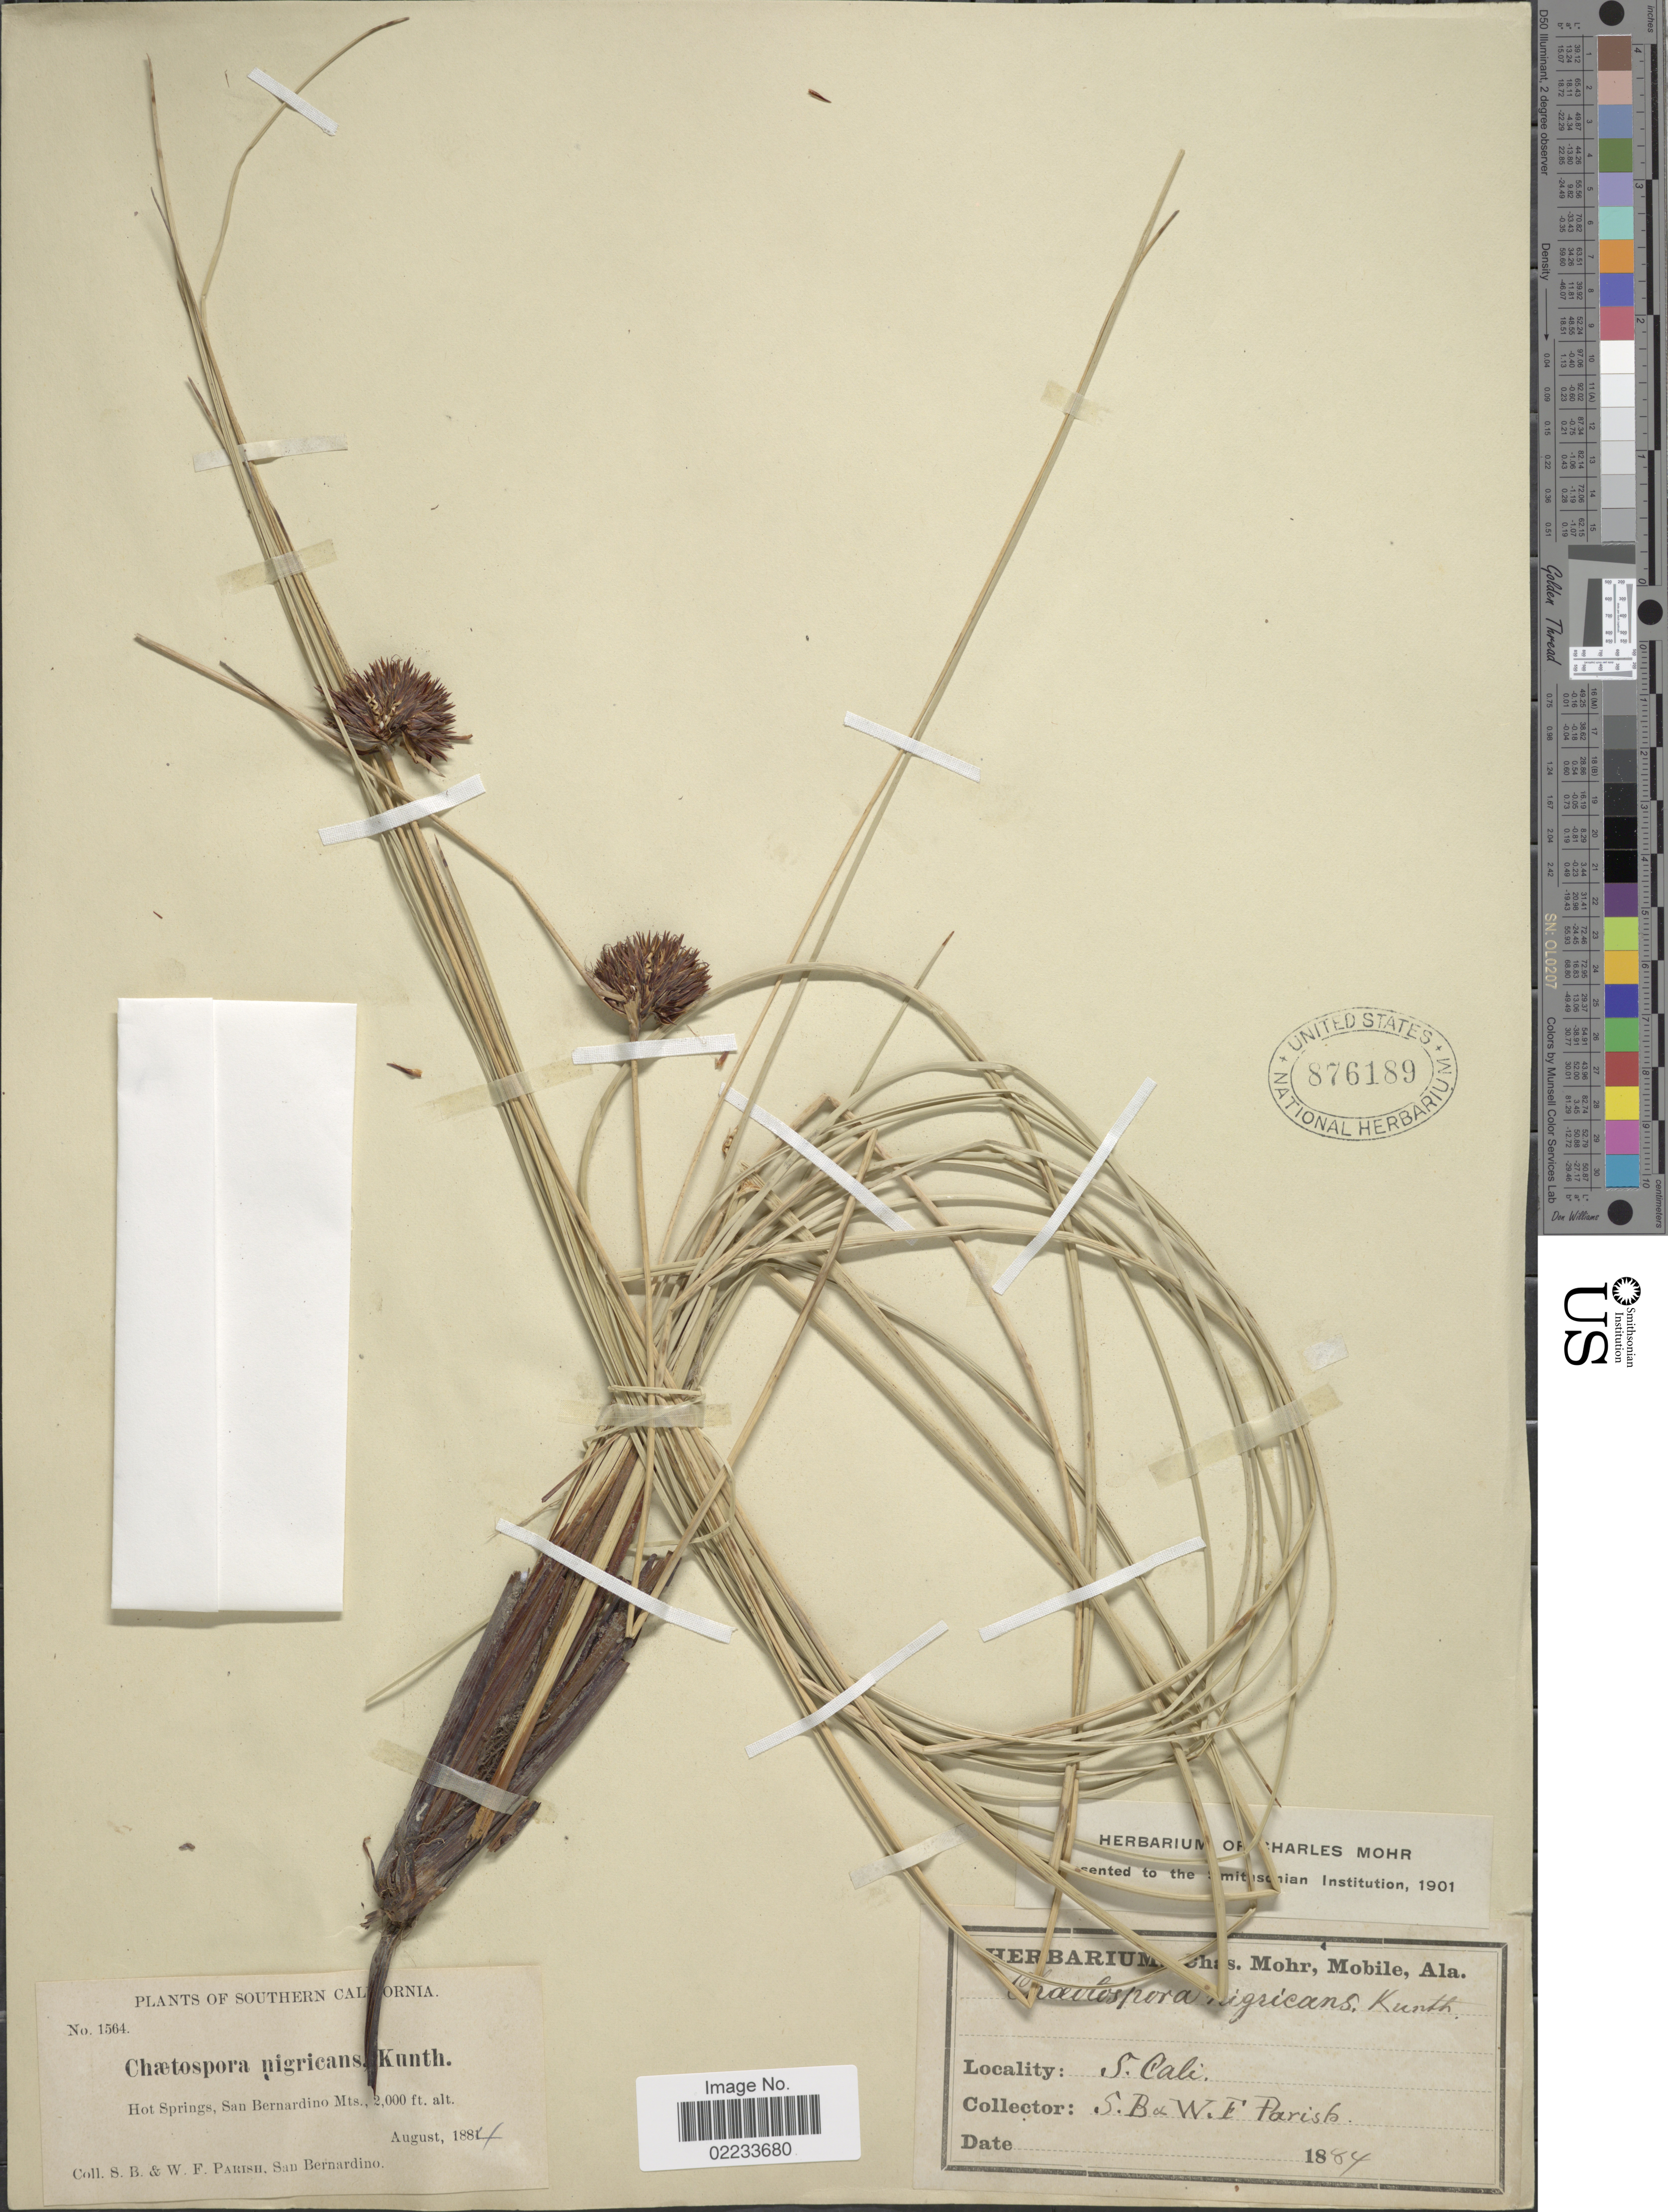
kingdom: Plantae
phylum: Tracheophyta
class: Liliopsida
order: Poales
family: Cyperaceae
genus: Schoenus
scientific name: Schoenus nigricans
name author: L.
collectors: S. B. Parish & W. F. Parish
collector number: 1564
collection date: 1884-08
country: United States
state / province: California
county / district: San Bernardino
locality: Southern California, Hot Springs, San Bernardino Mts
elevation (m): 610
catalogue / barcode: US 876189